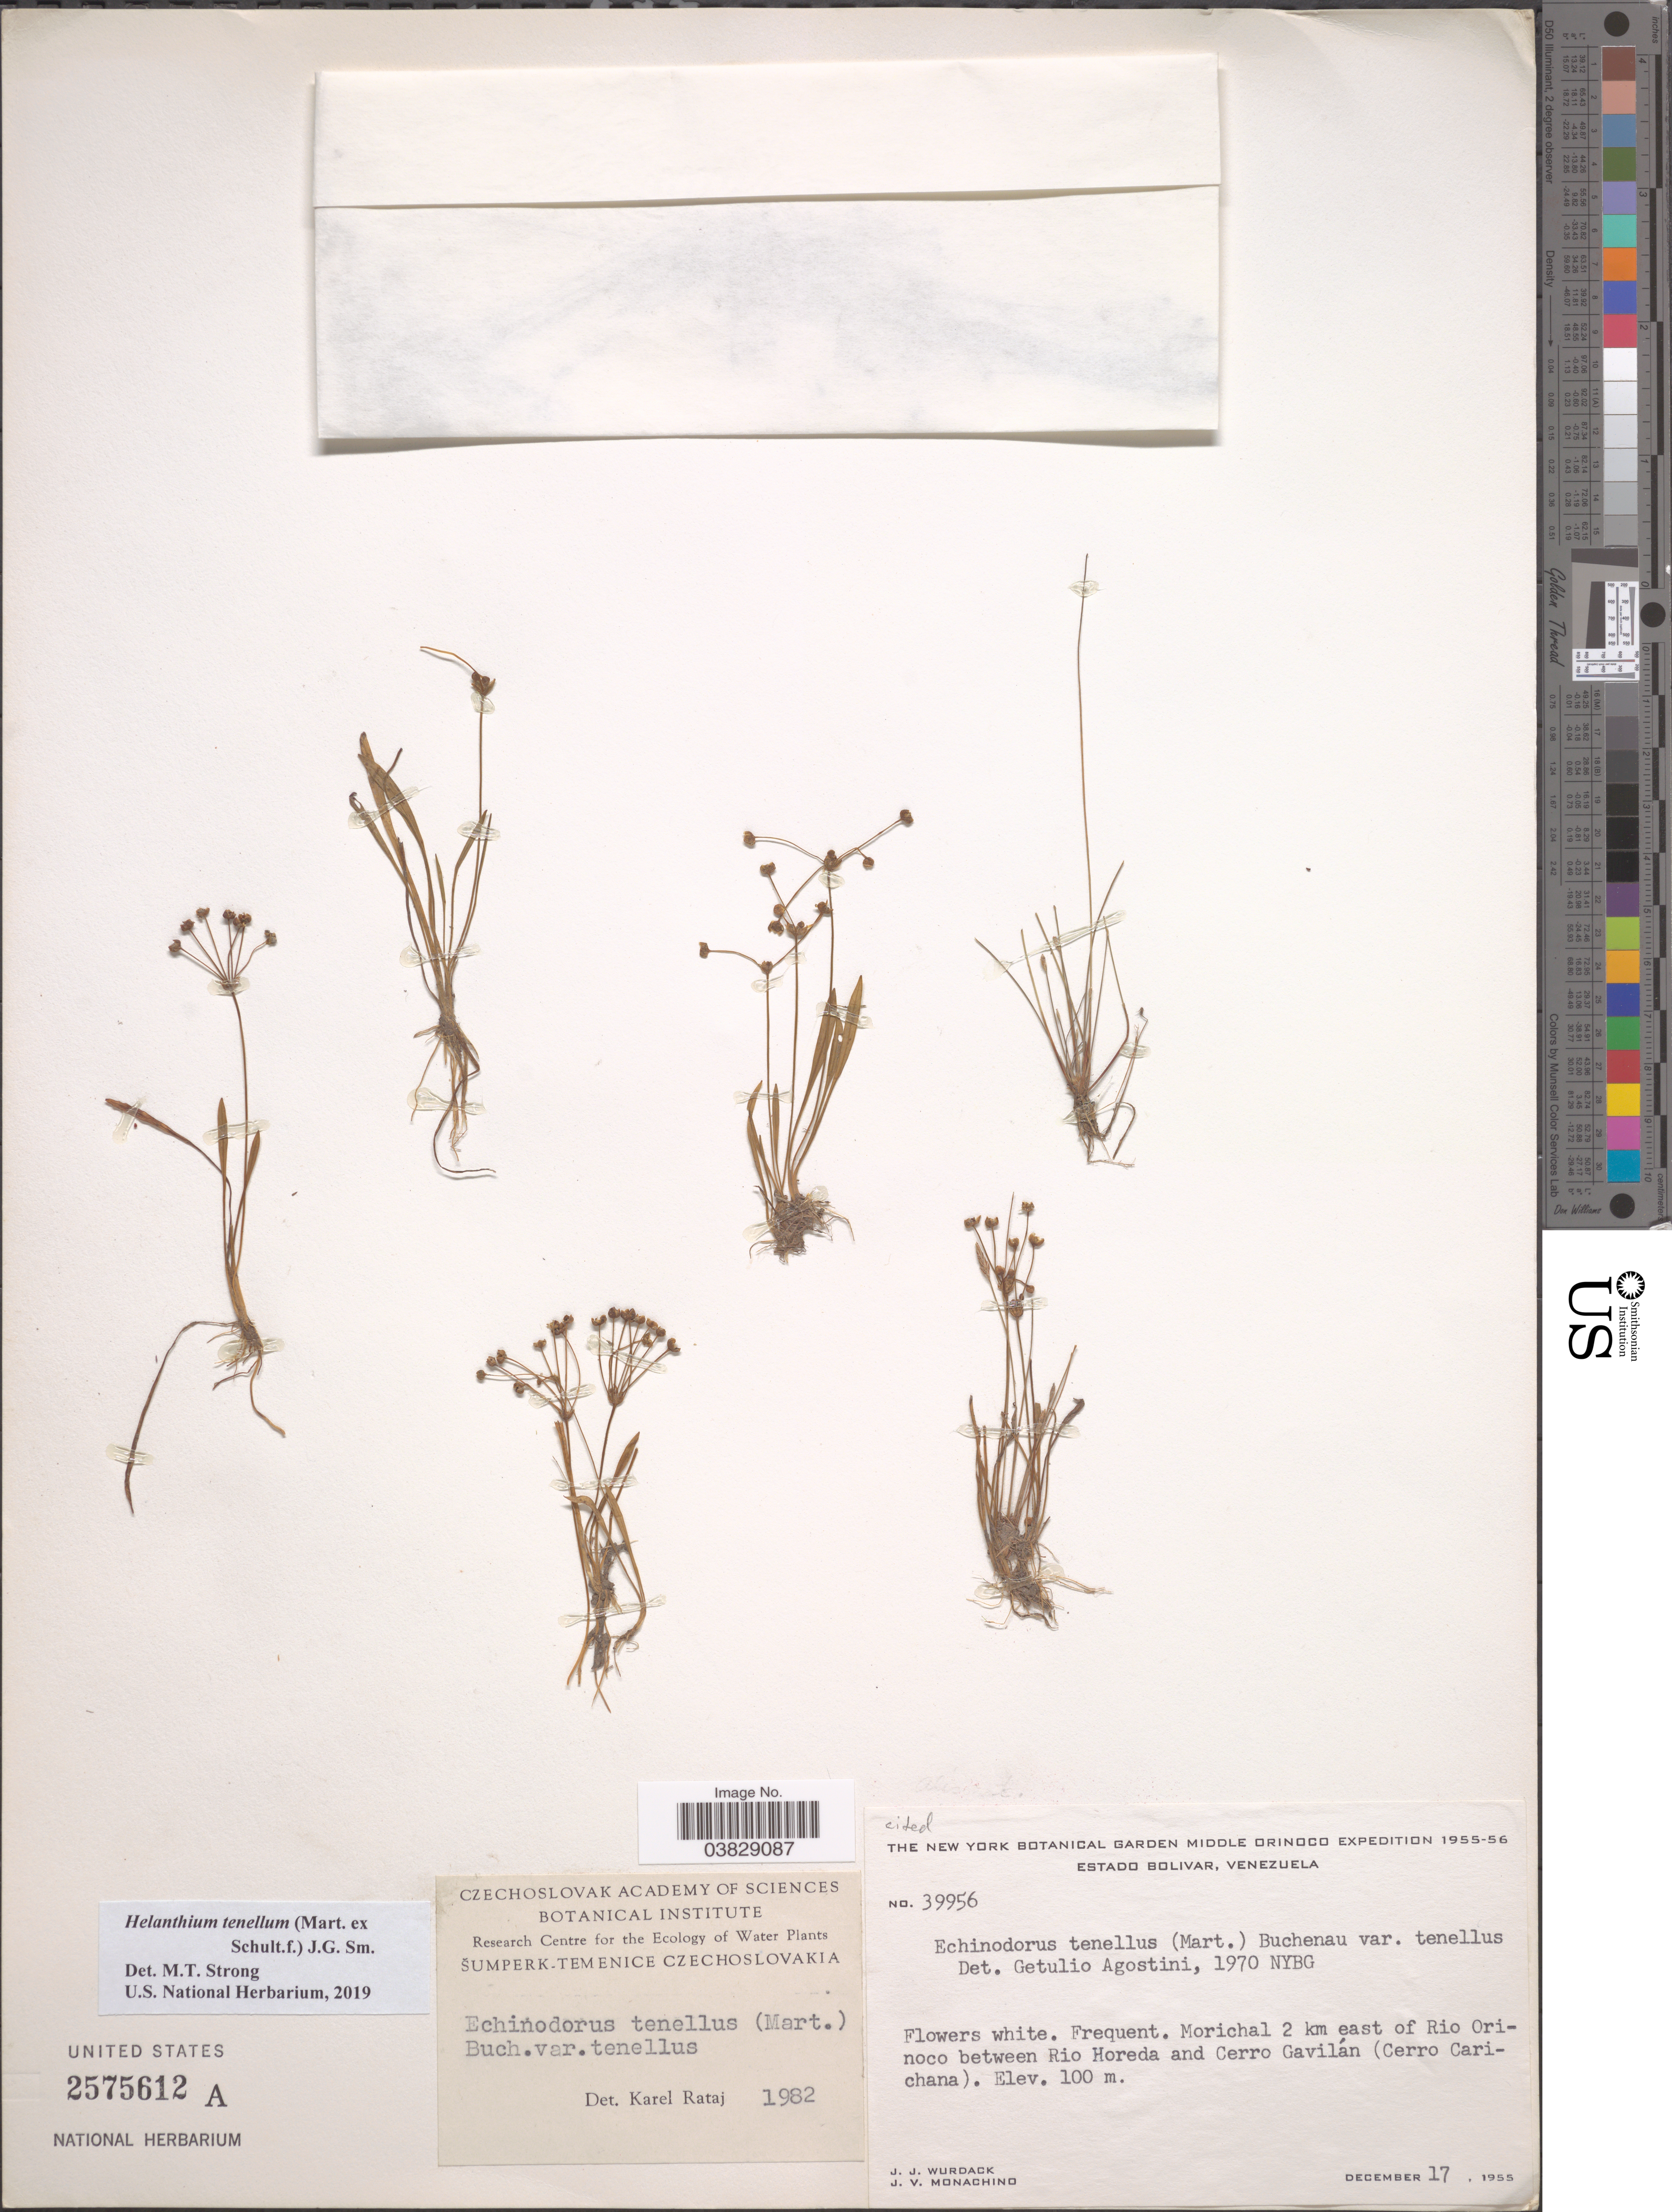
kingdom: Plantae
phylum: Tracheophyta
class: Liliopsida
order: Alismatales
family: Alismataceae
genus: Helanthium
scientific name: Helanthium tenellum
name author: (Mart. ex Schult. f.) J.G. Sm.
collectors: J. J. Wurdack & J. V. Monachino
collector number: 39956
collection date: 1955-12-17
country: Venezuela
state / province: Bolivar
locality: Morichal 2 km east of Rio Orinoco between Rio Horeda and Cerro Gavilán (Cerro Carichana).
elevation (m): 100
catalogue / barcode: US 2575612A